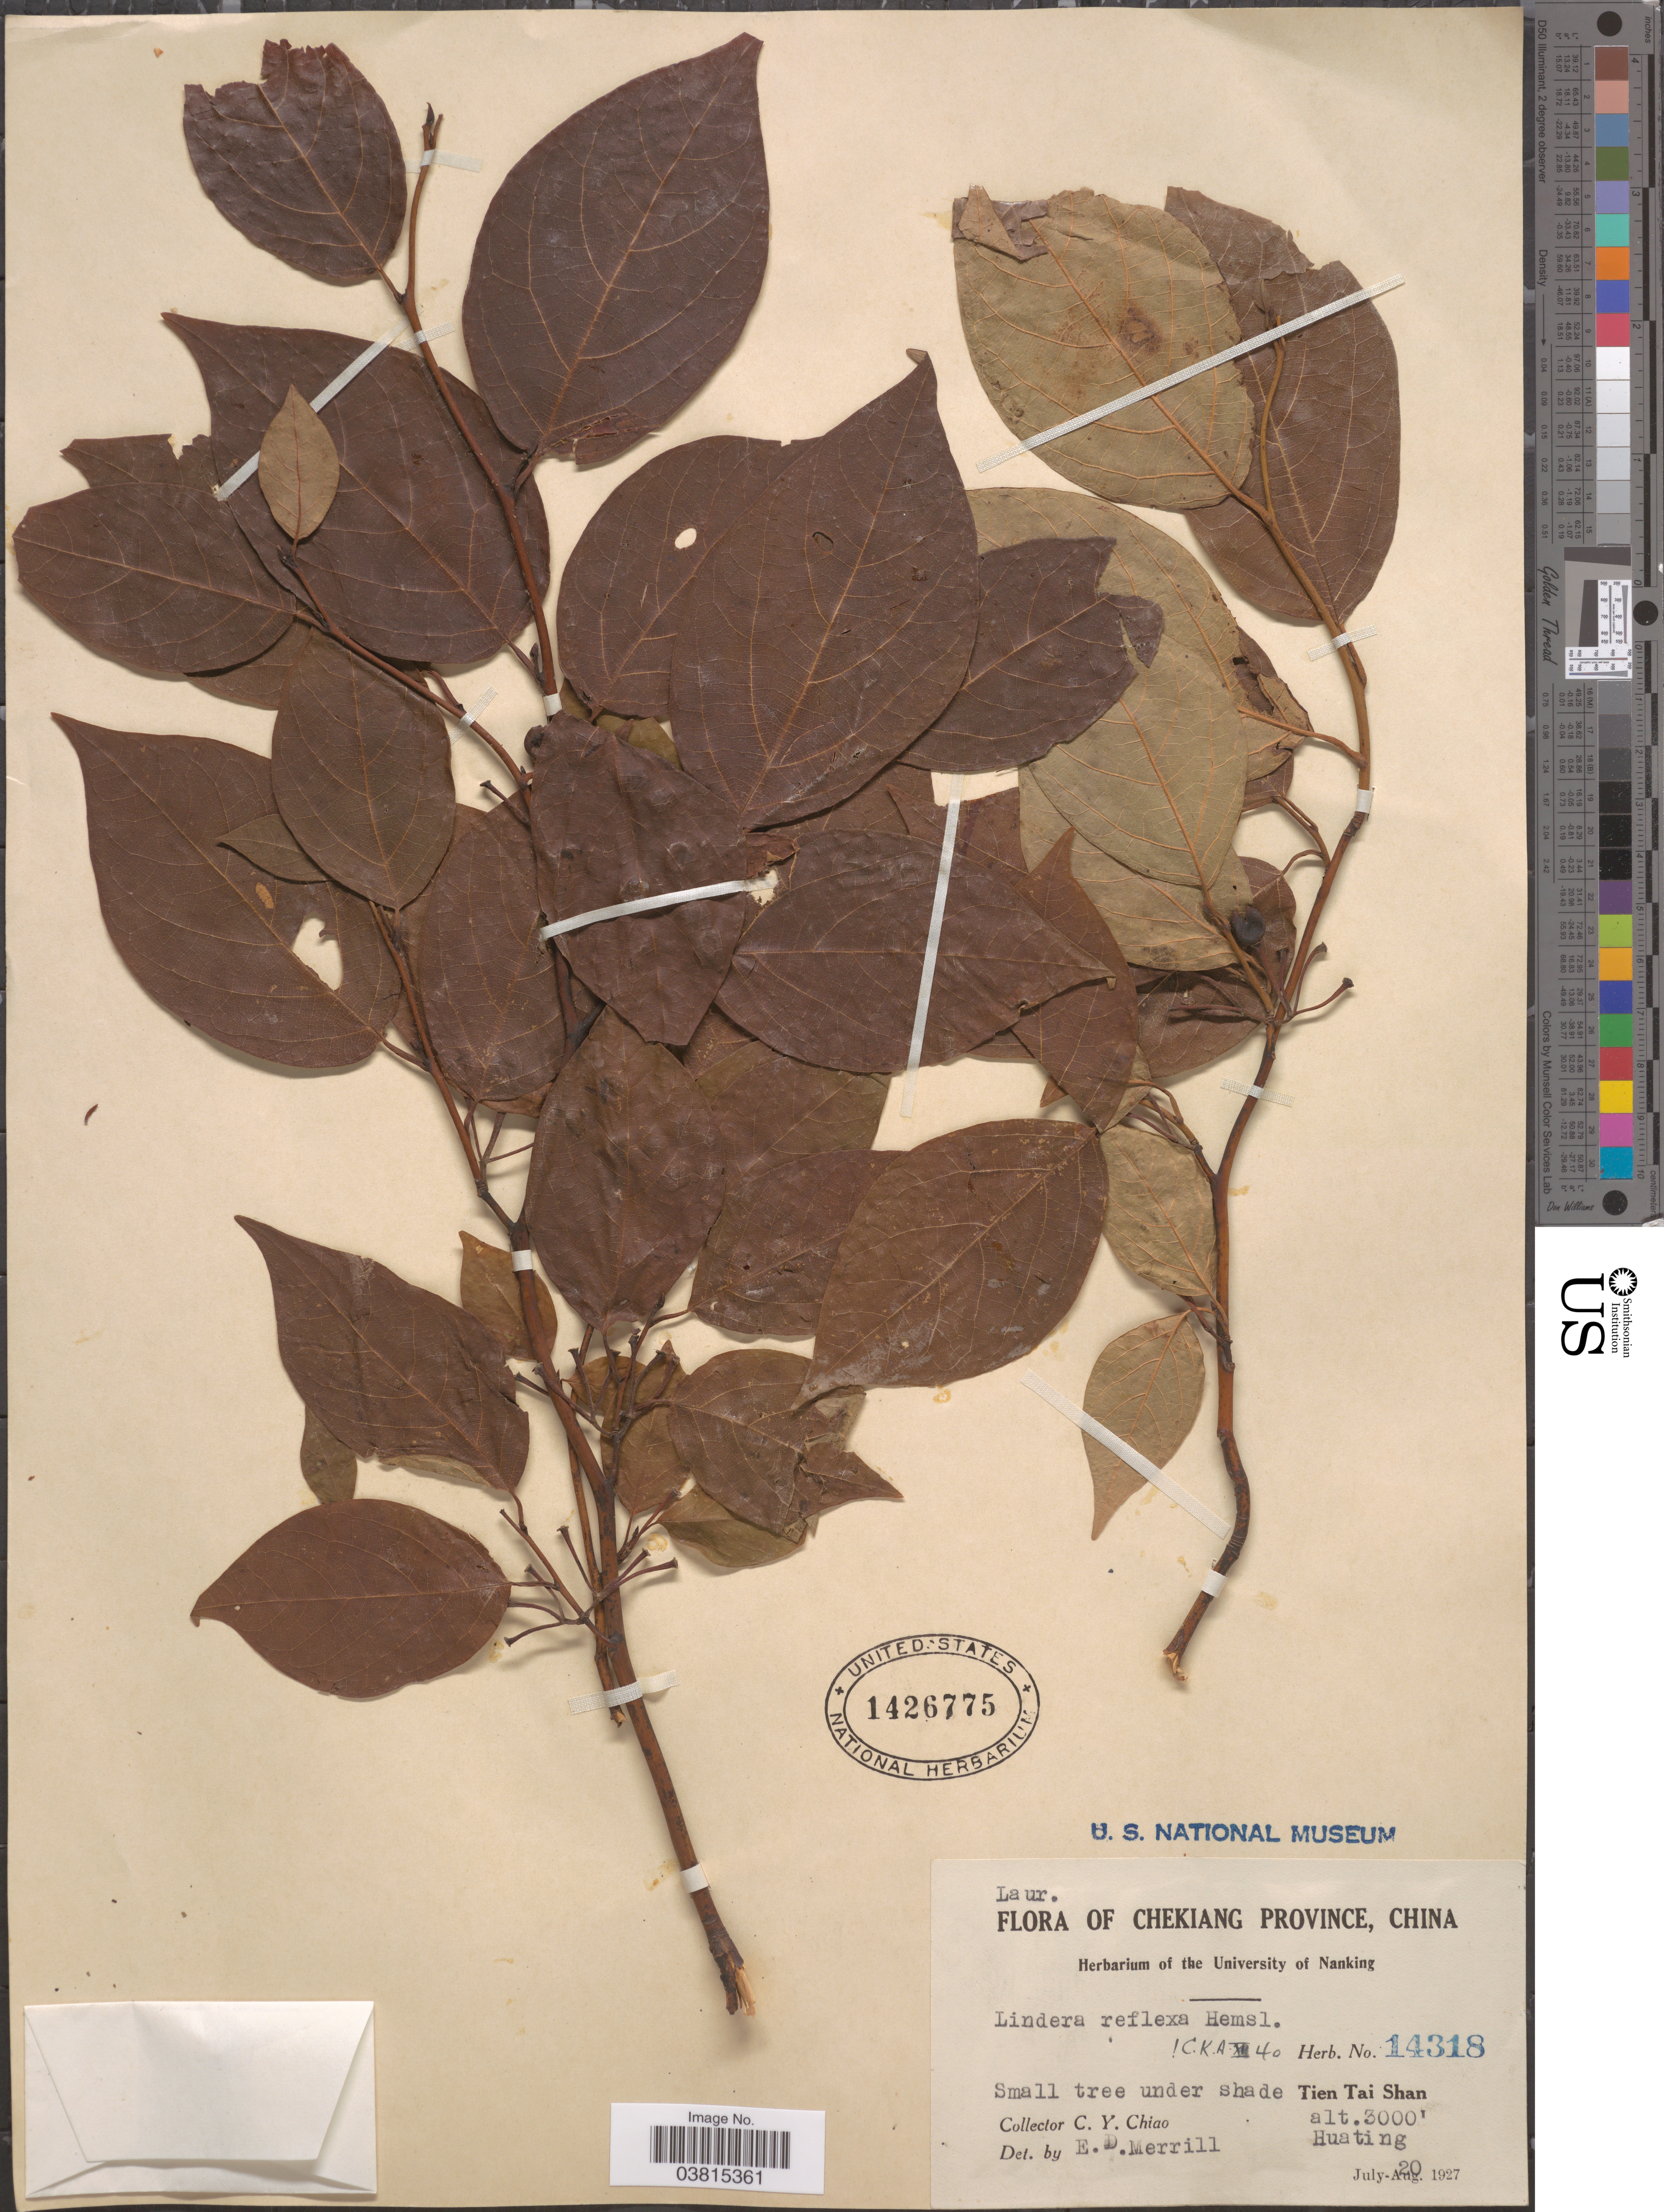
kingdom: Plantae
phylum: Tracheophyta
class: Magnoliopsida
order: Laurales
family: Lauraceae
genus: Lindera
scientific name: Lindera reflexa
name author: Hemsl.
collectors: C. Y. Chiao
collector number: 14318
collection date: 1927-07-20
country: China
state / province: Zhejiang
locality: Chekiang Province. Tien Tai Shan. Huating.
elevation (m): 914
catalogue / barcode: US 1426775